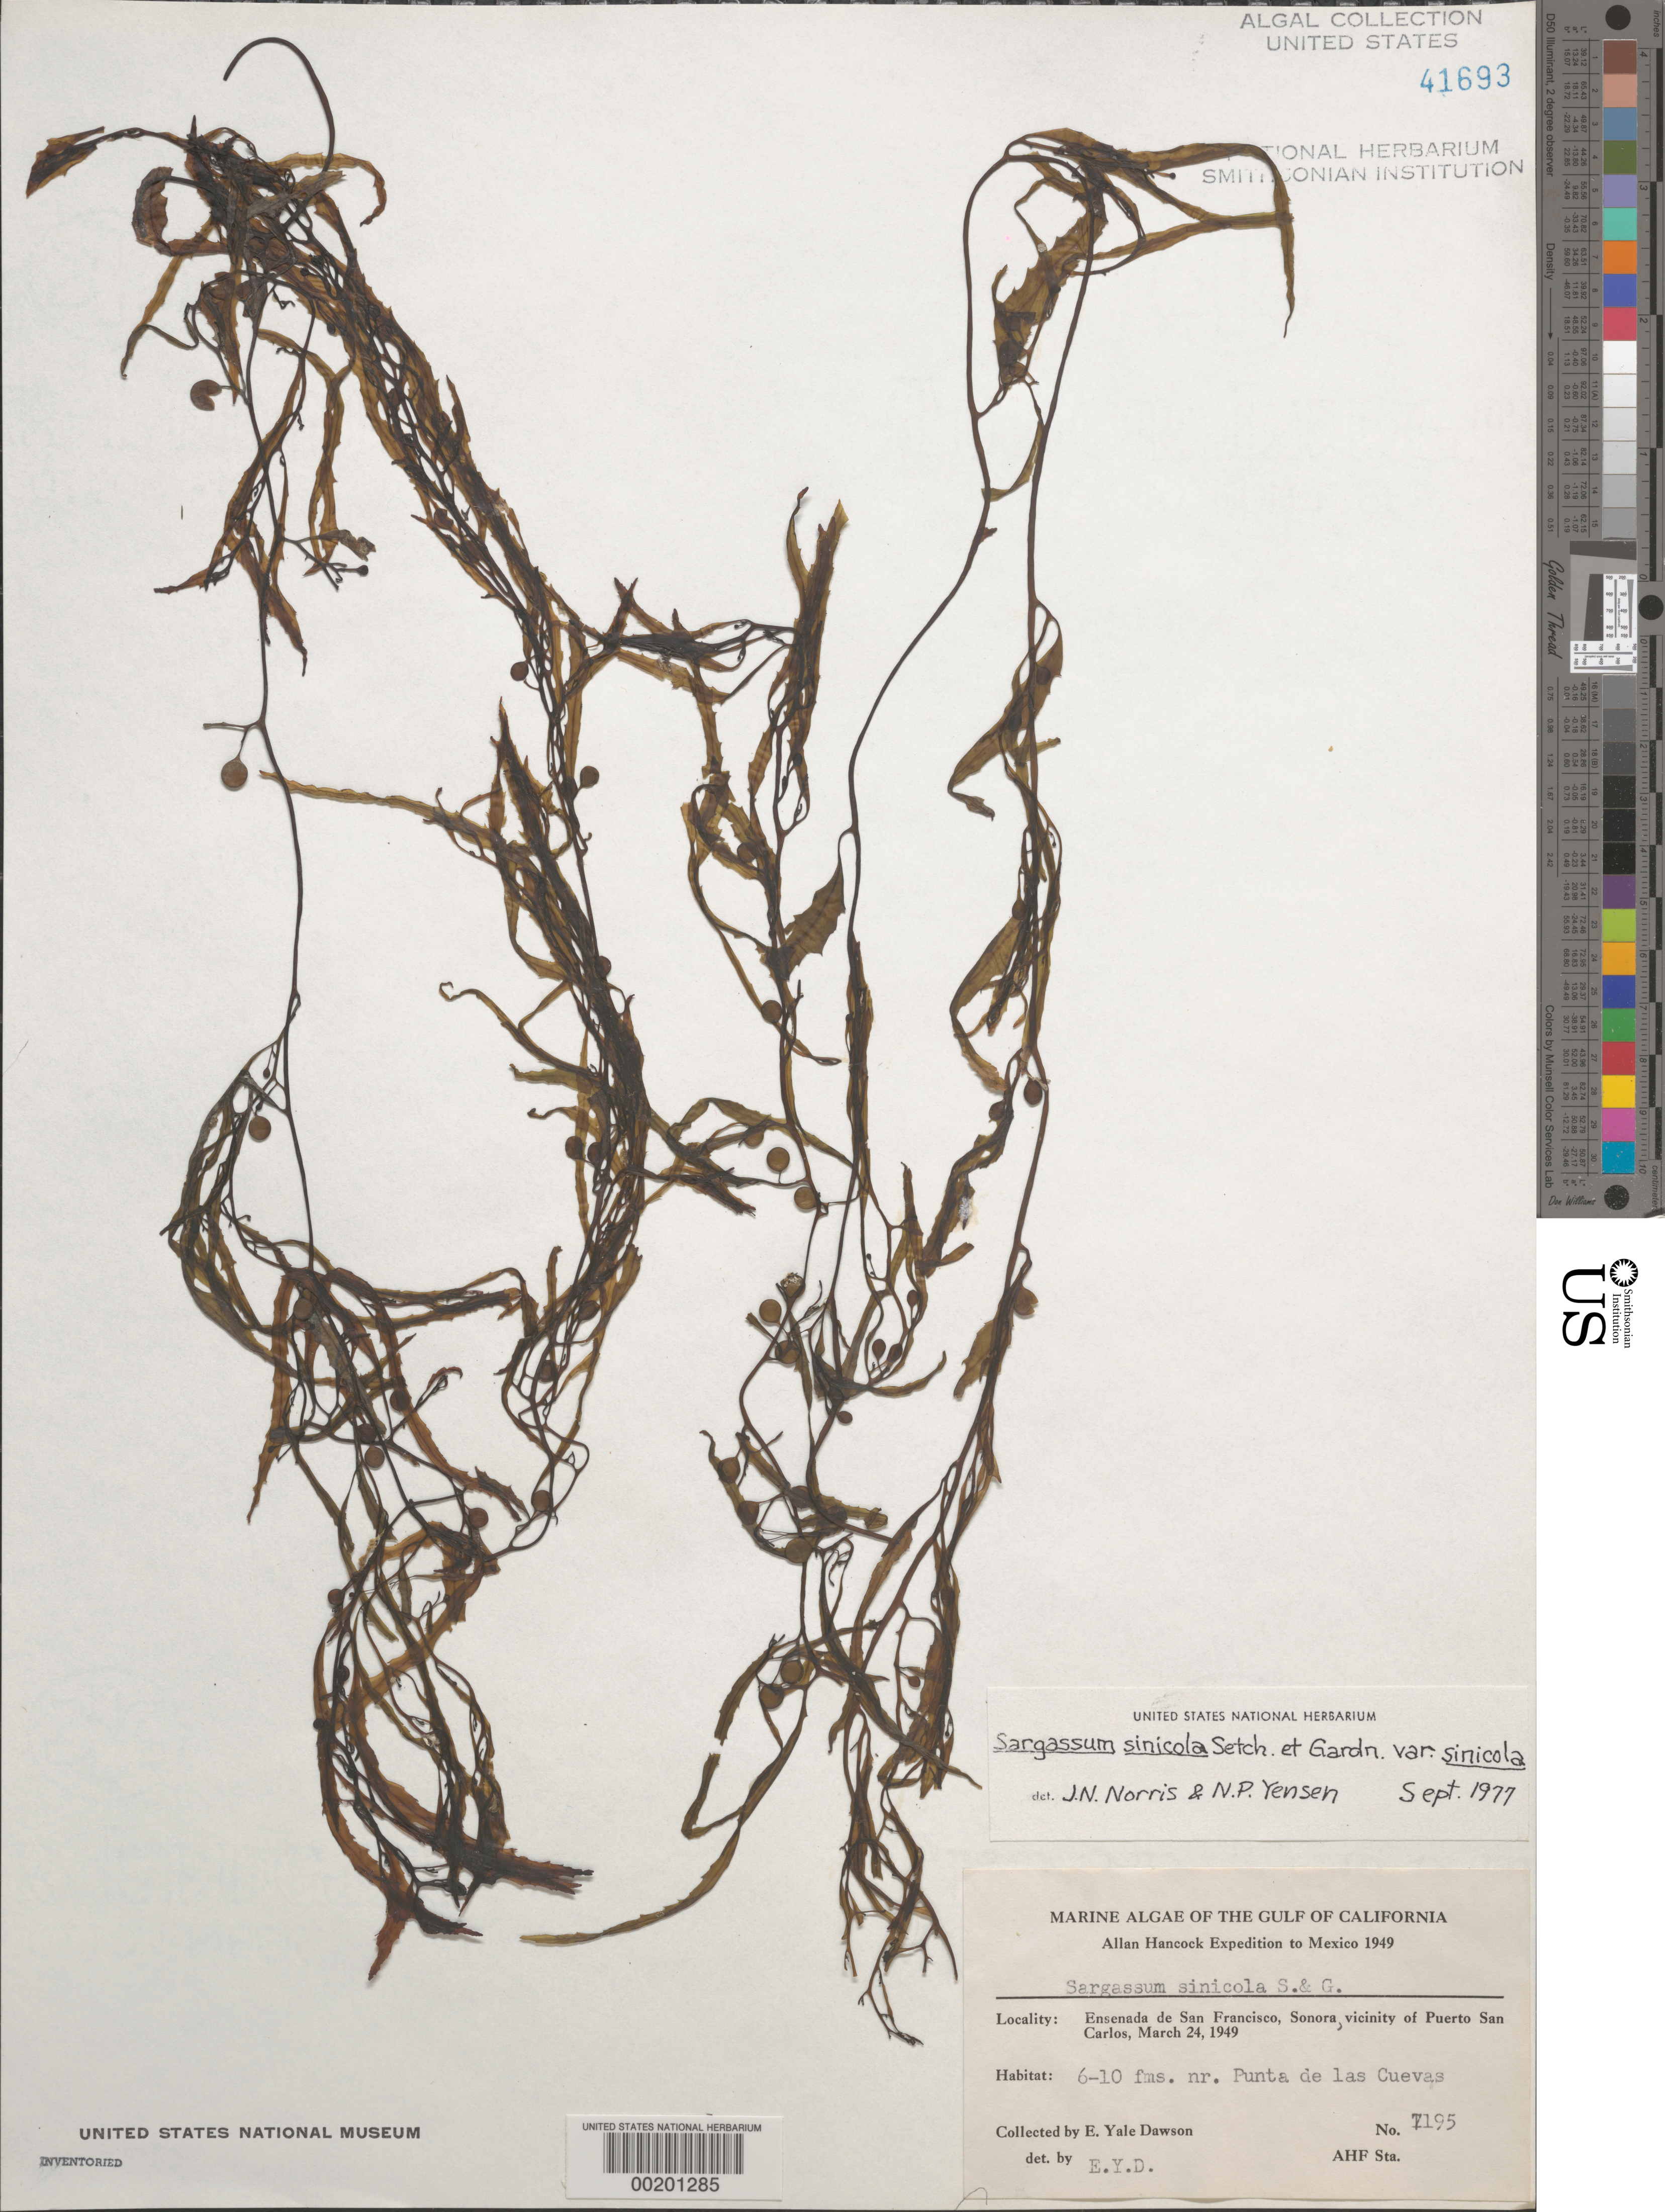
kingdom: Chromista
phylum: Ochrophyta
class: Phaeophyceae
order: Fucales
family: Sargassaceae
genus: Sargassum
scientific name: Sargassum sinicola var. sinicola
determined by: Norris, J. N.; Yensen, N. P.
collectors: E. Y. Dawson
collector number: EYD 7195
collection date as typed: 24 Mar 1949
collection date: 1949-03-24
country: Mexico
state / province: Sonora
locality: Ensenada de San Francisco, Puerto San Carlos area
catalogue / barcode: US 41693